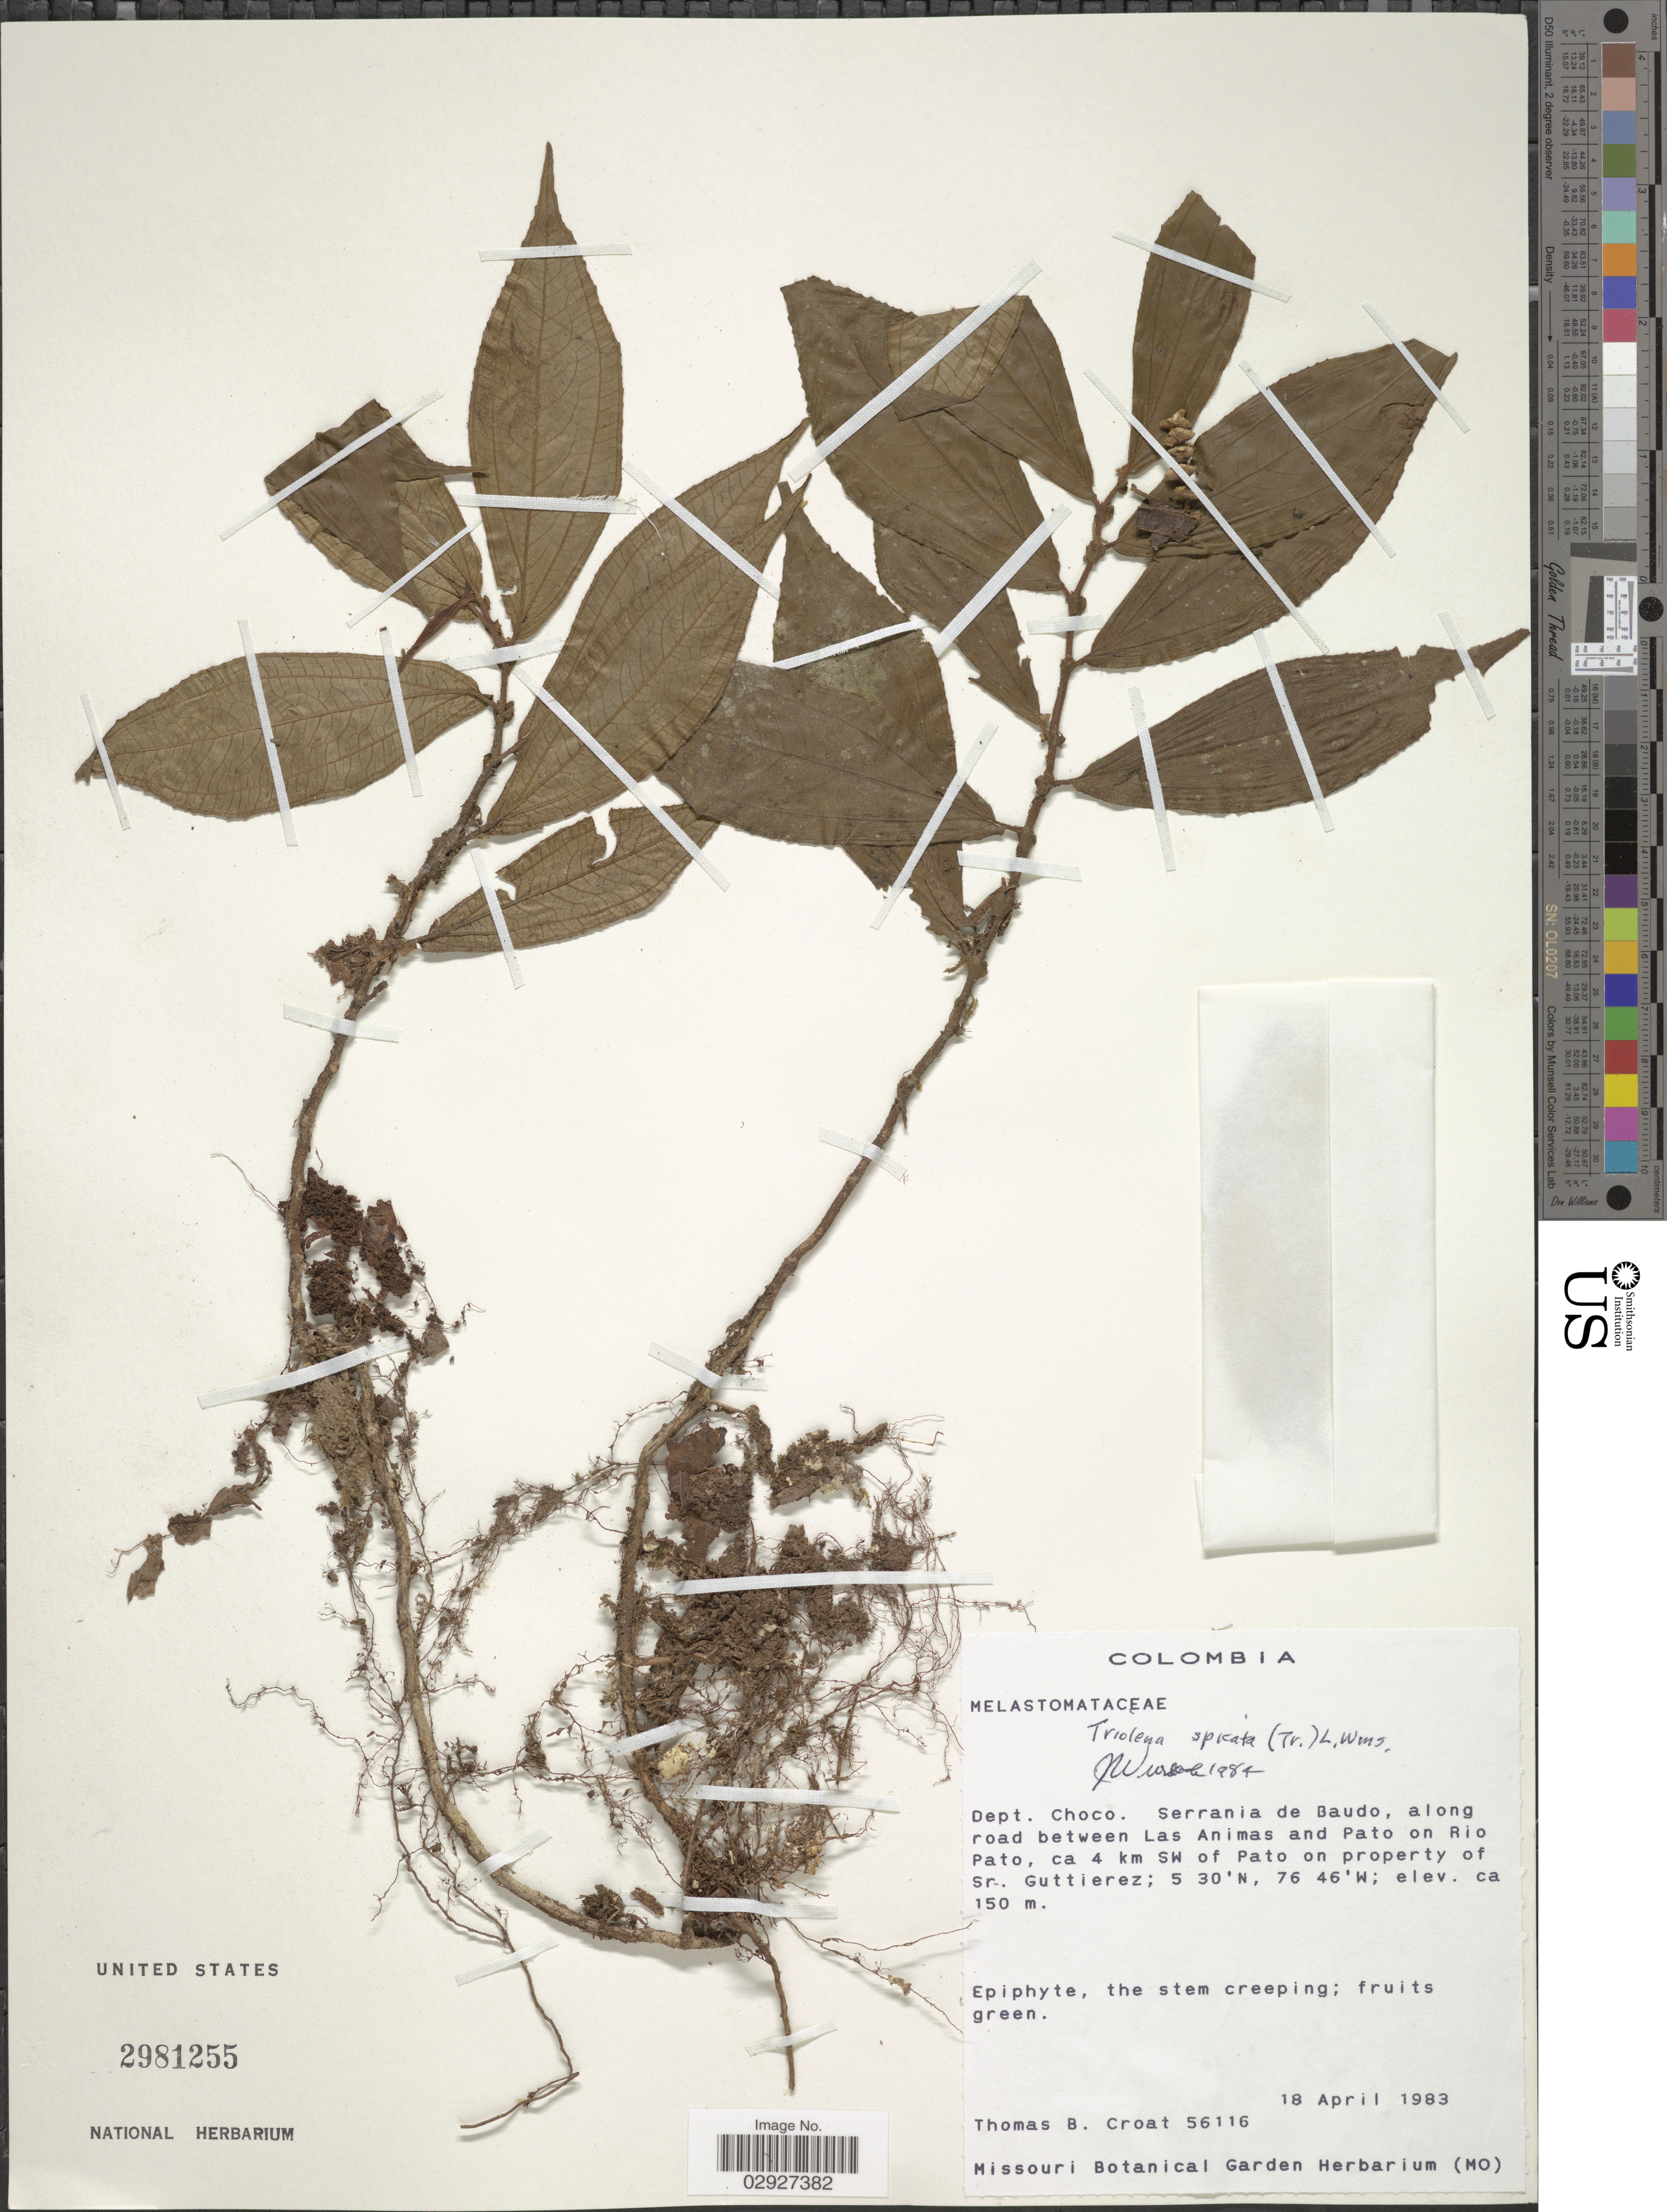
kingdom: Plantae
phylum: Tracheophyta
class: Magnoliopsida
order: Myrtales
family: Melastomataceae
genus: Triolena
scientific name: Triolena spicata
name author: (Triana) L.O. Williams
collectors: T. B. Croat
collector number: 56116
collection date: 1983-04-18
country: Colombia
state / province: Chocó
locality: Dept. Choco, Serrania de Baudo, along road between Las Animas and Pato on Rio Pato, ca 4 km SW of Pato on property of Sr. Guttierez.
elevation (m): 150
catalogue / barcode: US 2981255